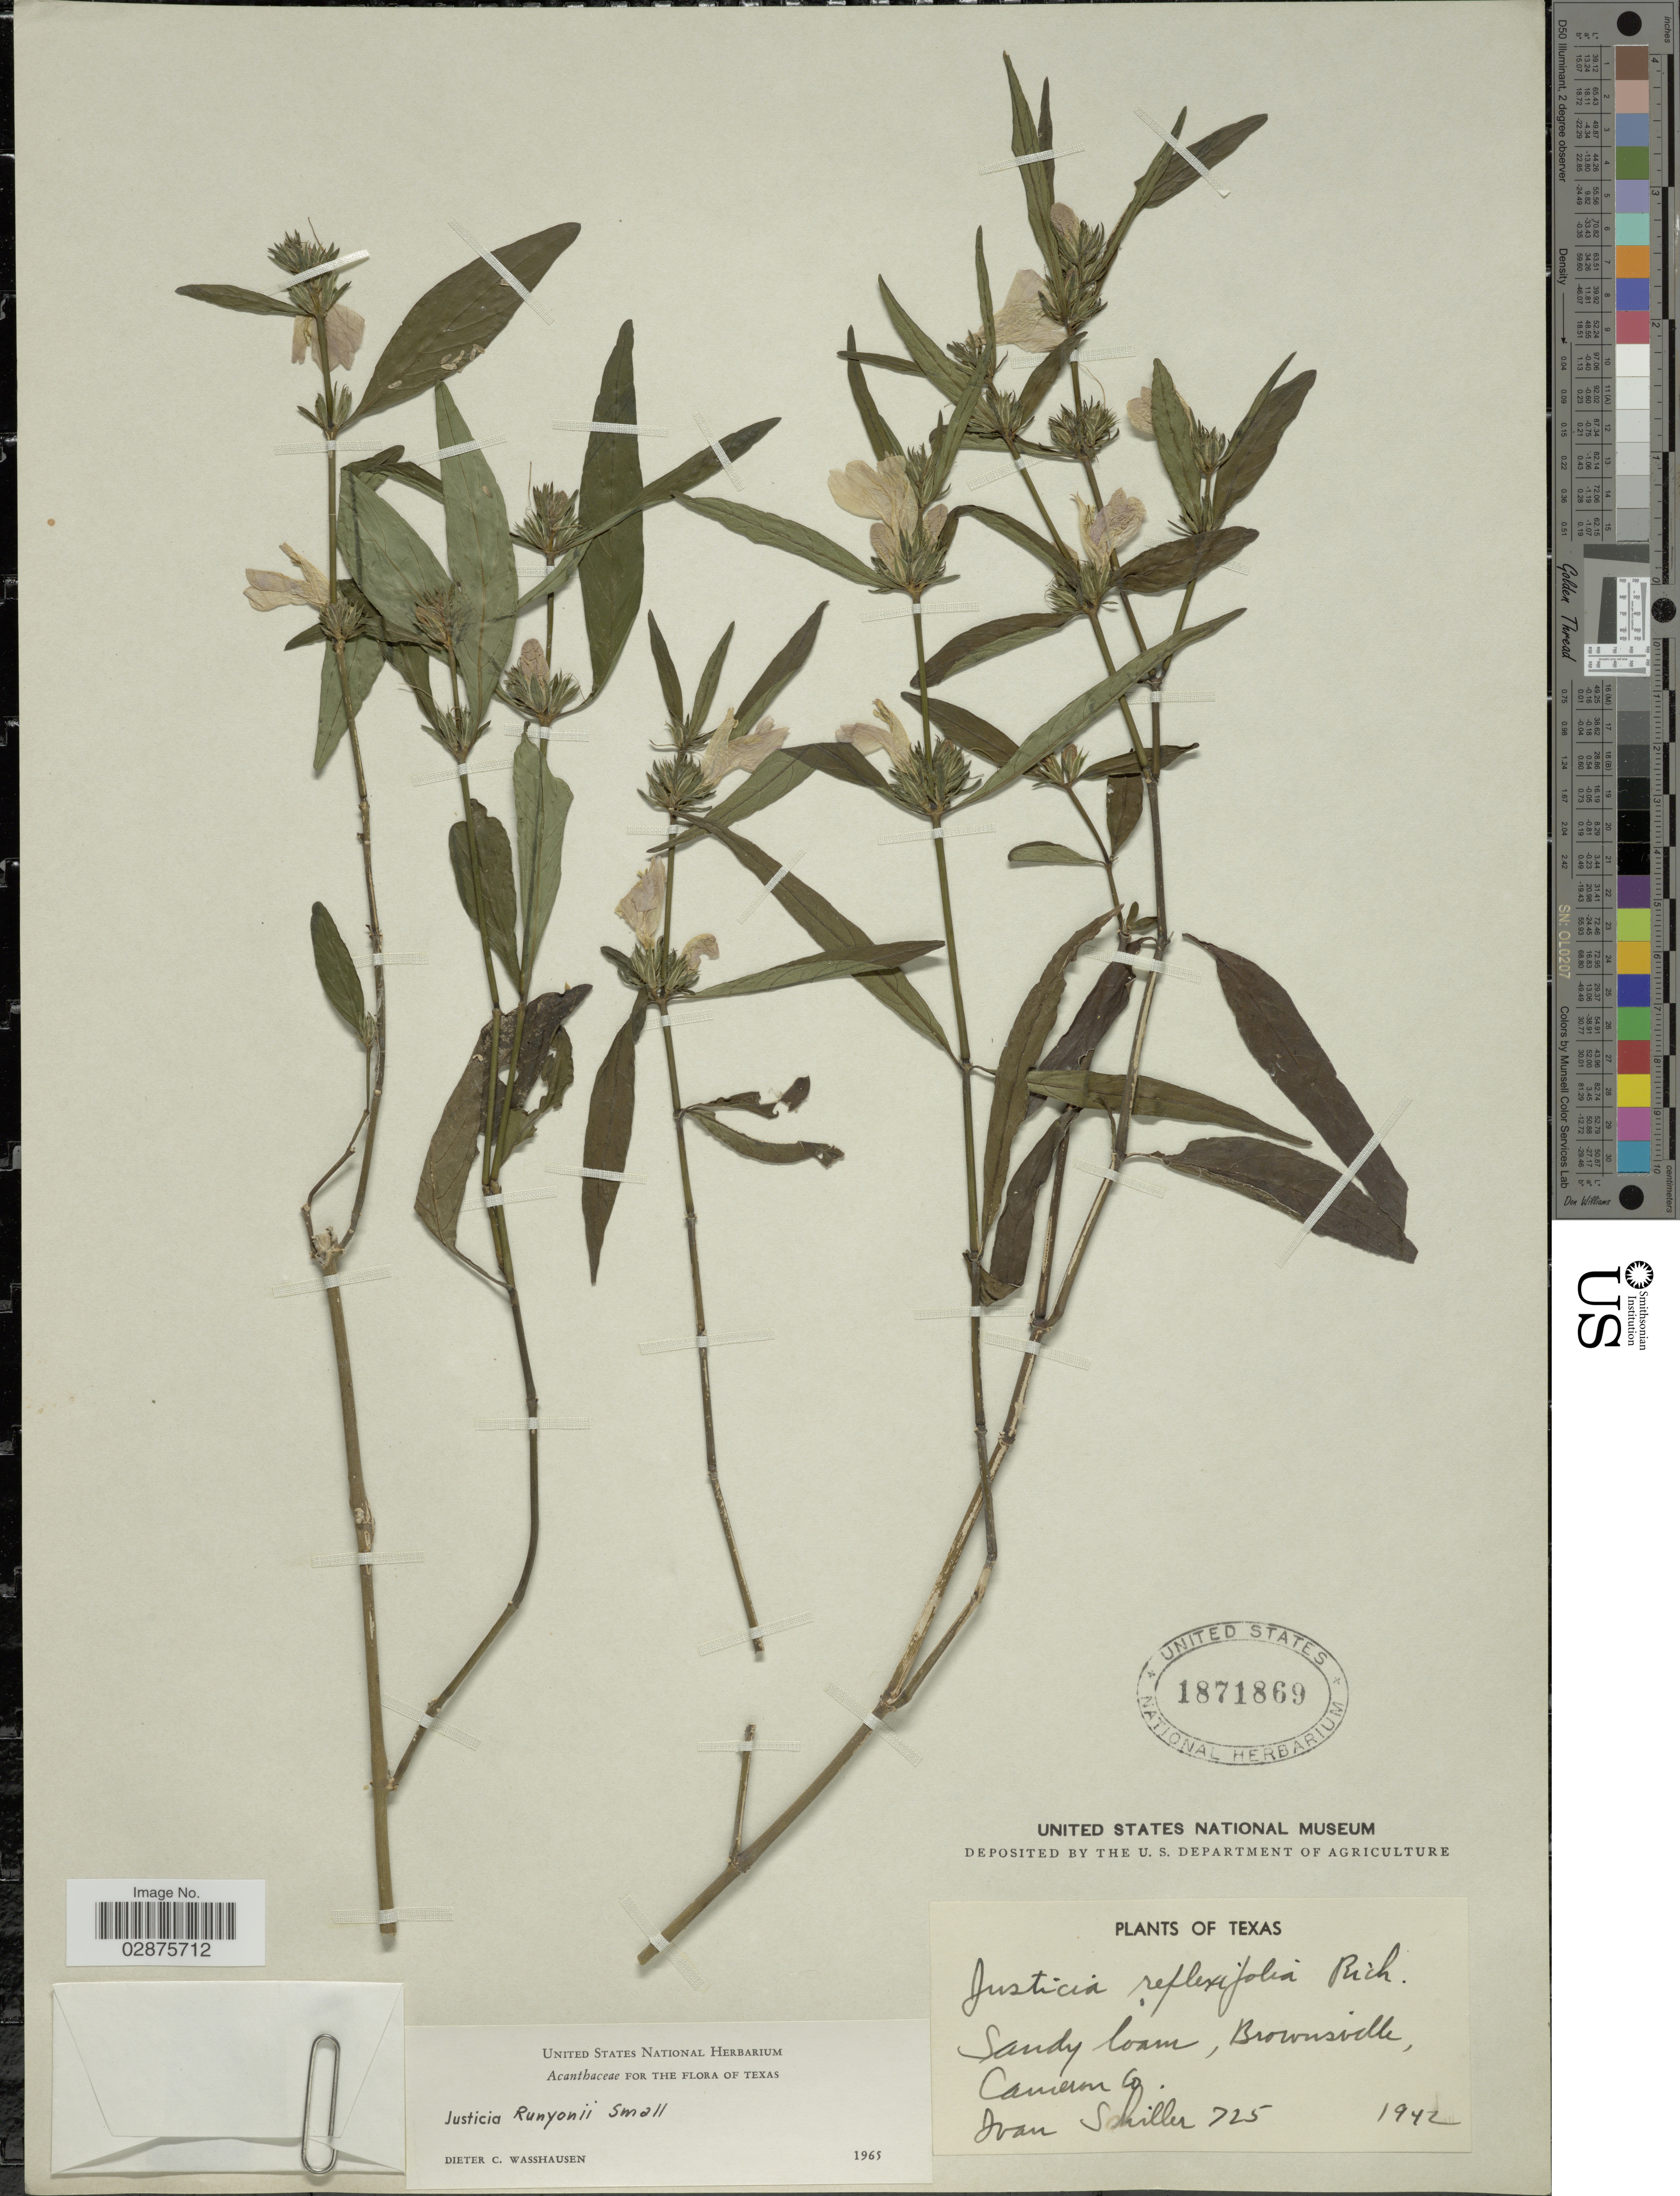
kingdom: Plantae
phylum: Tracheophyta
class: Magnoliopsida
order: Lamiales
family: Acanthaceae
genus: Justicia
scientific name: Justicia runyonii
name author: Small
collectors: I. Shiller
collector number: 725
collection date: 1942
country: United States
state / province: Texas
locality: Sandy loam, Brownsville. Cameron Co.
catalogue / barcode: US 1871869